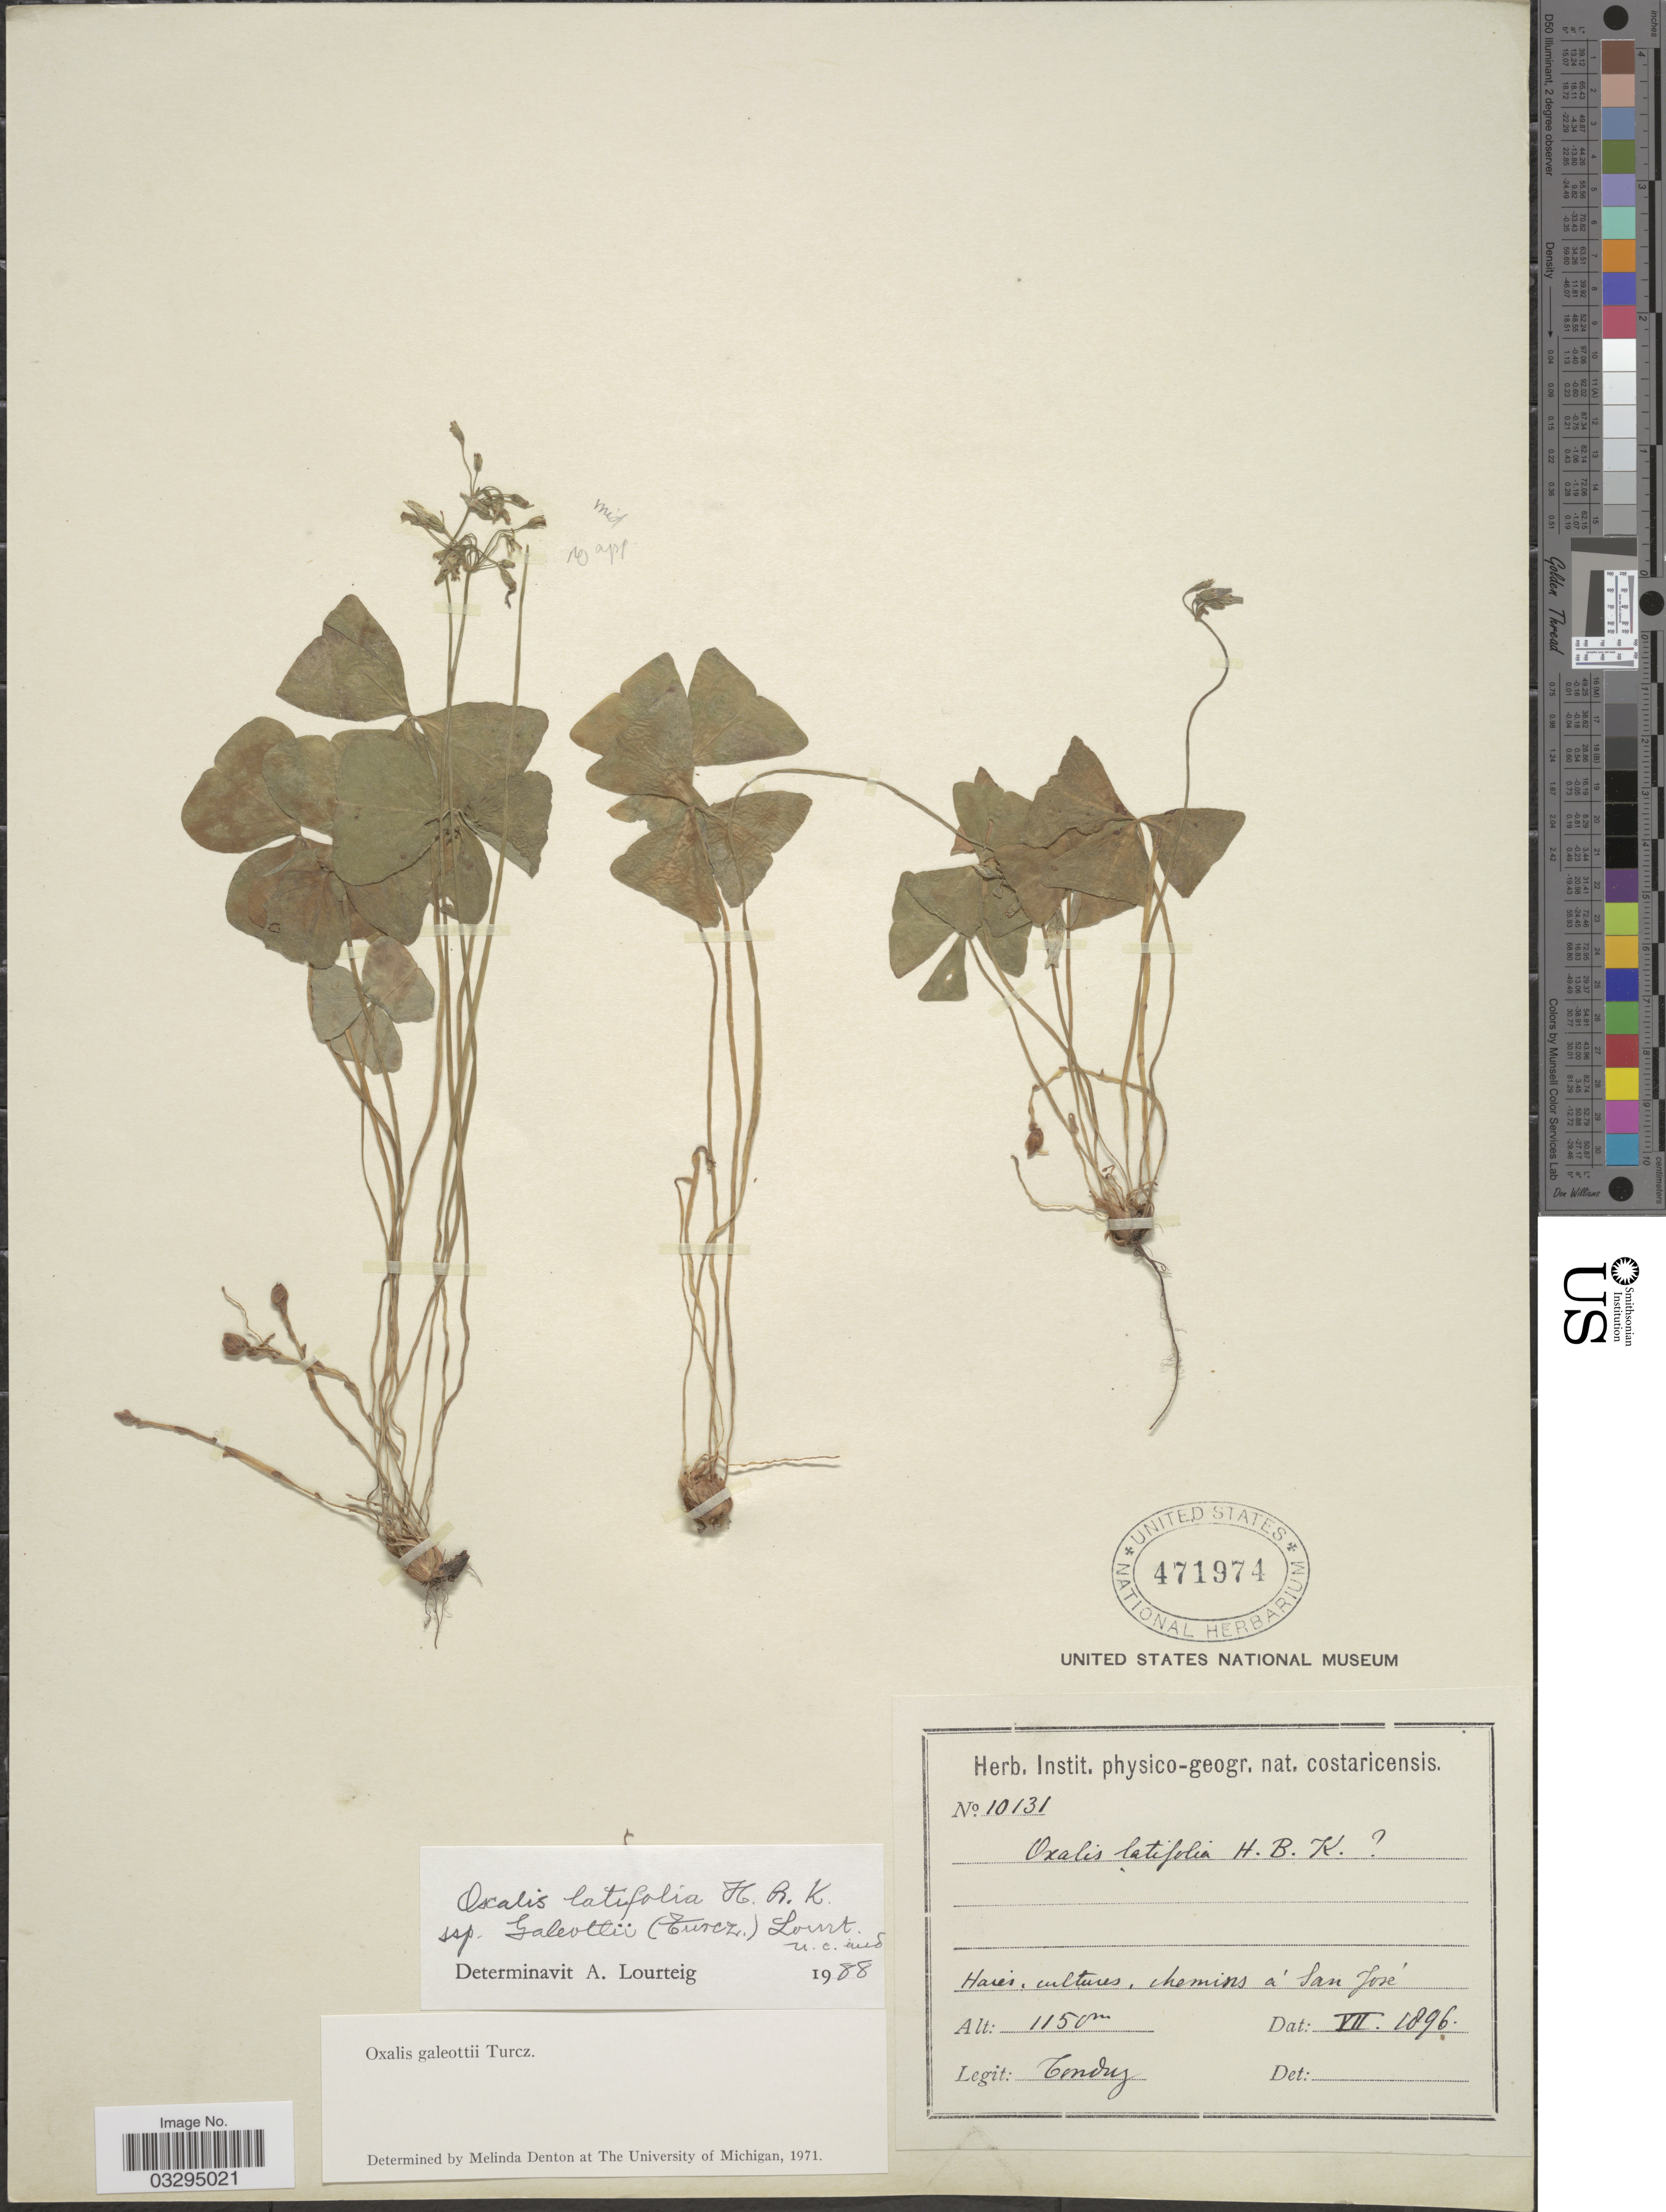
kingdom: Plantae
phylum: Tracheophyta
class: Magnoliopsida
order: Oxalidales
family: Oxalidaceae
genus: Oxalis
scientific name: Oxalis latifolia subsp. galeottii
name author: (Turcz.) Lourteig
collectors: Tonduz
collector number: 10131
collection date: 1896-07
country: Costa Rica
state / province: San José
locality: Haies, cultures, chemins á San José.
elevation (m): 1150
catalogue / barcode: US 471974